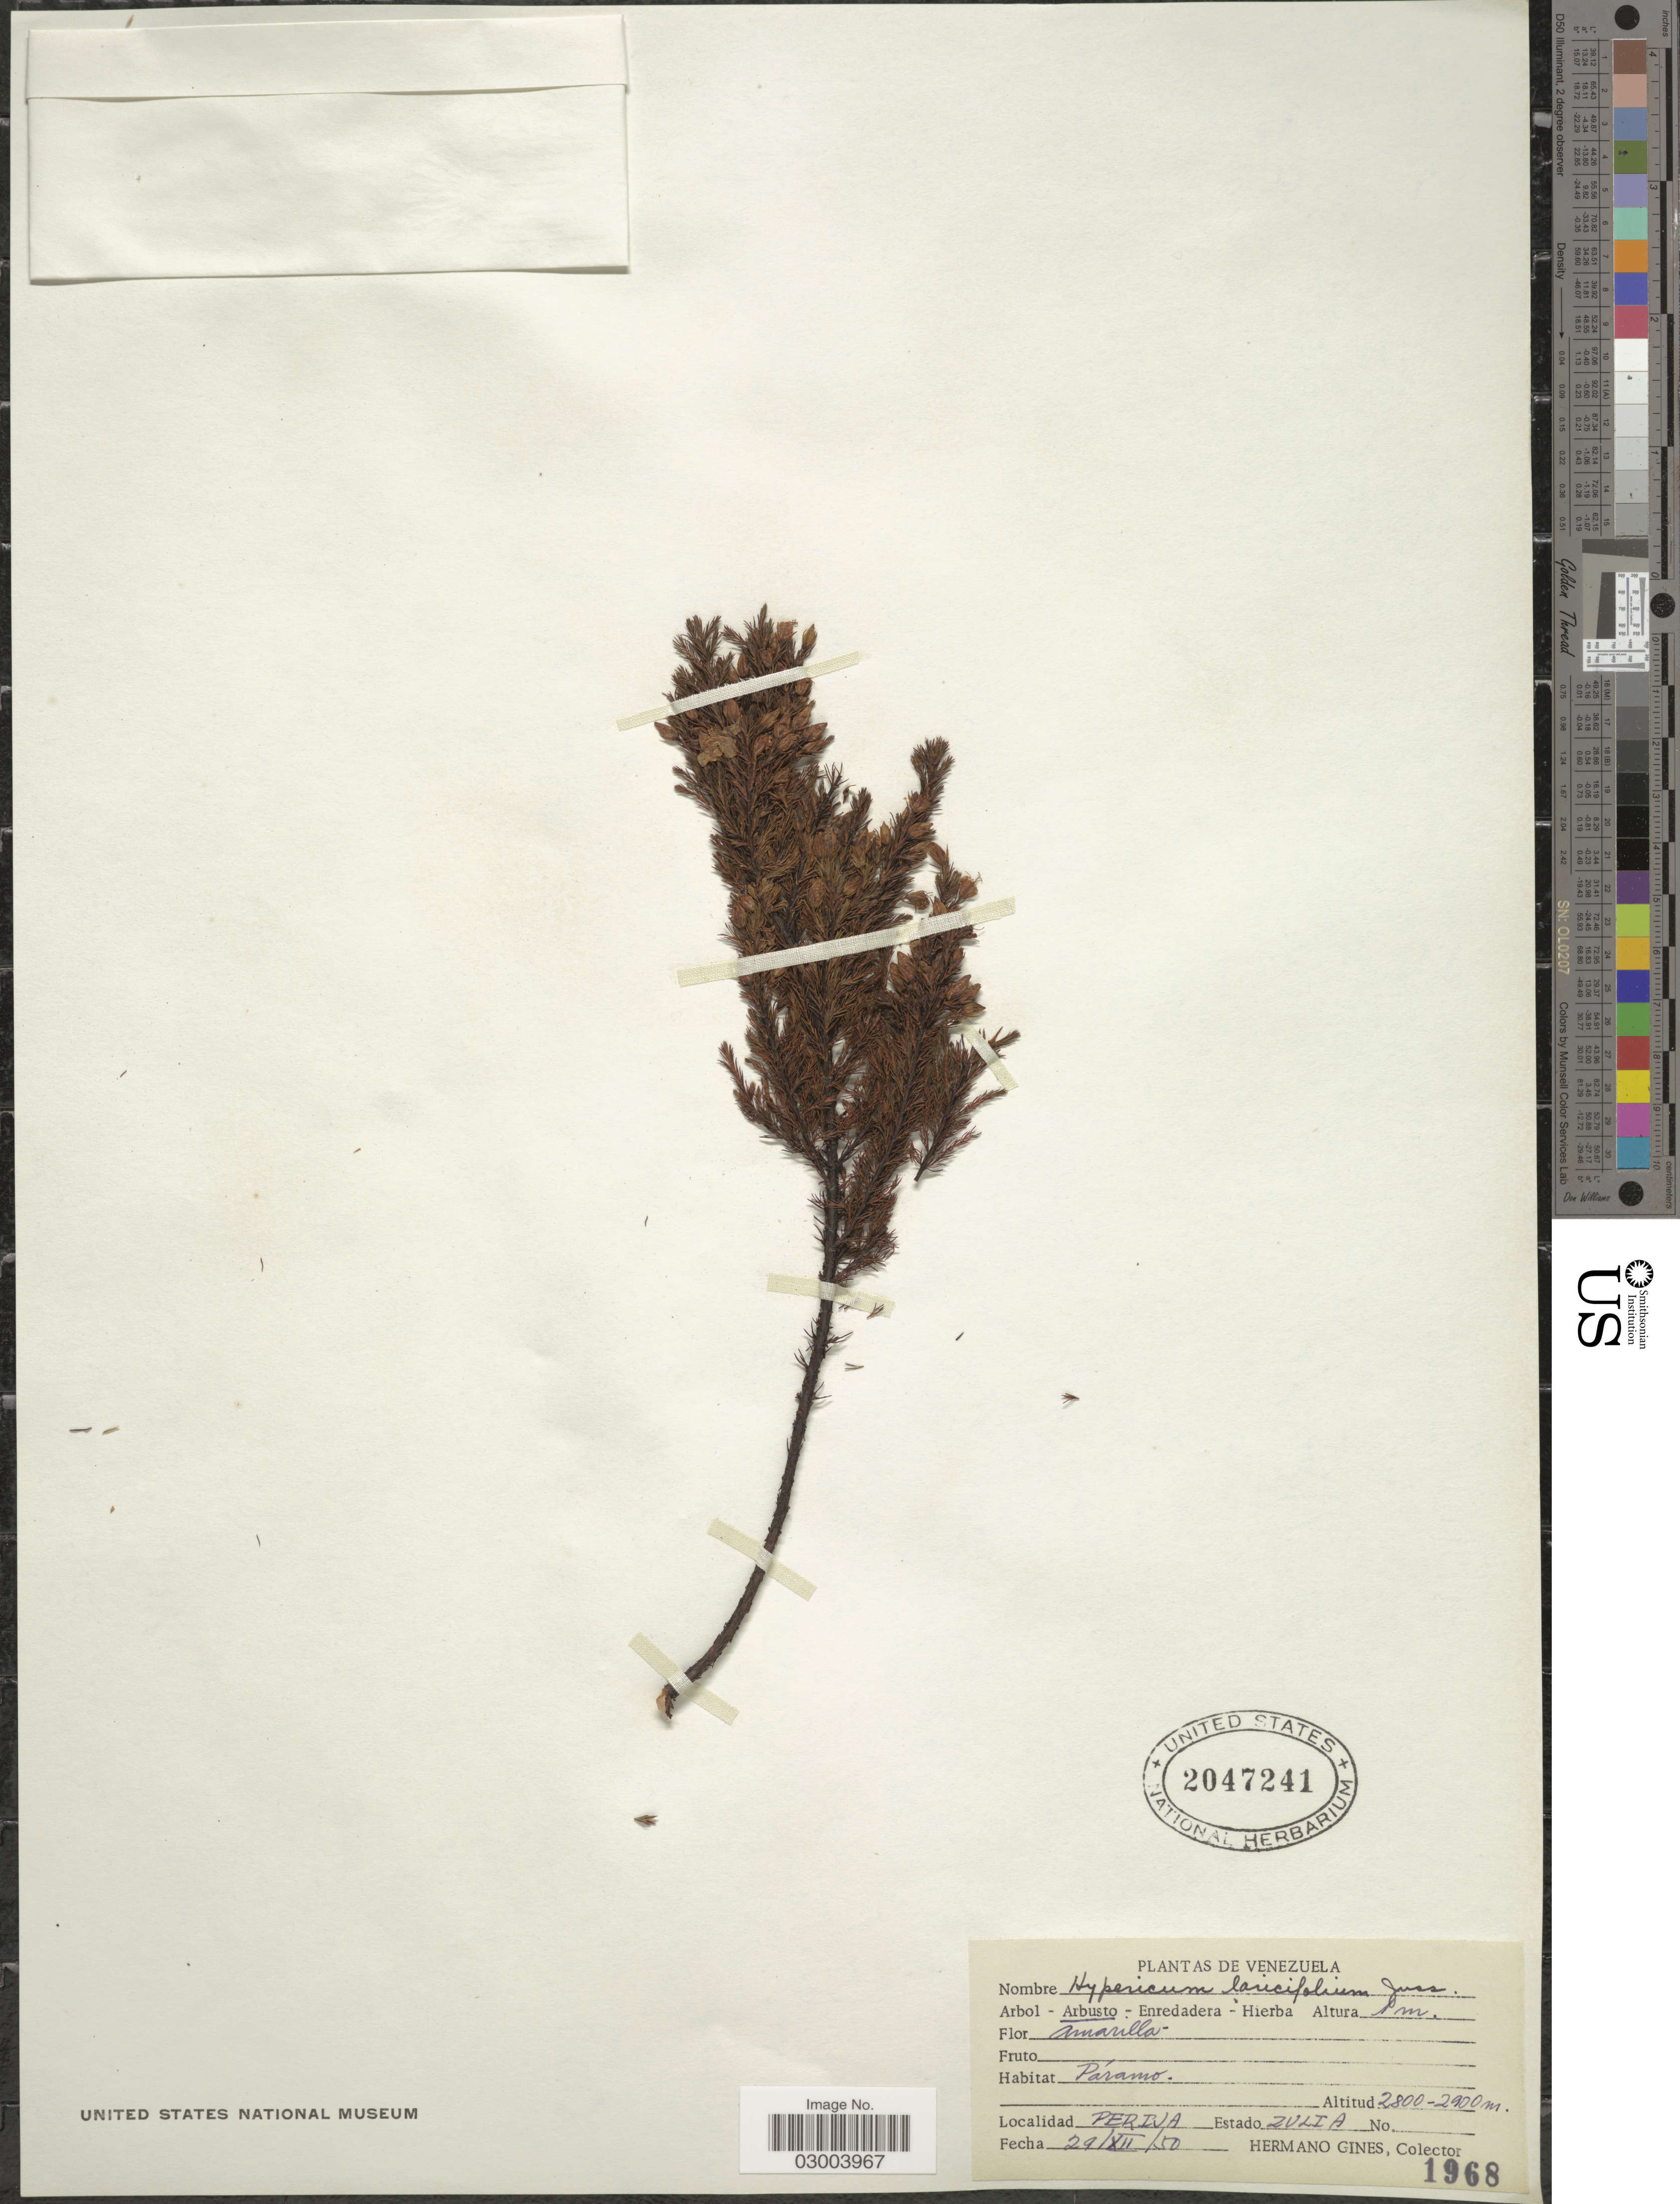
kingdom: Plantae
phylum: Tracheophyta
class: Magnoliopsida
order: Malpighiales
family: Hypericaceae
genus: Hypericum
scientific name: Hypericum laricifolium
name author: Juss.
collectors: Bro. Gines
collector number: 1968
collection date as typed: Transcribed d/m/y: 29/12/50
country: Venezuela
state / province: Zulia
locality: Perija.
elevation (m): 2800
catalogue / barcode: US 2047241